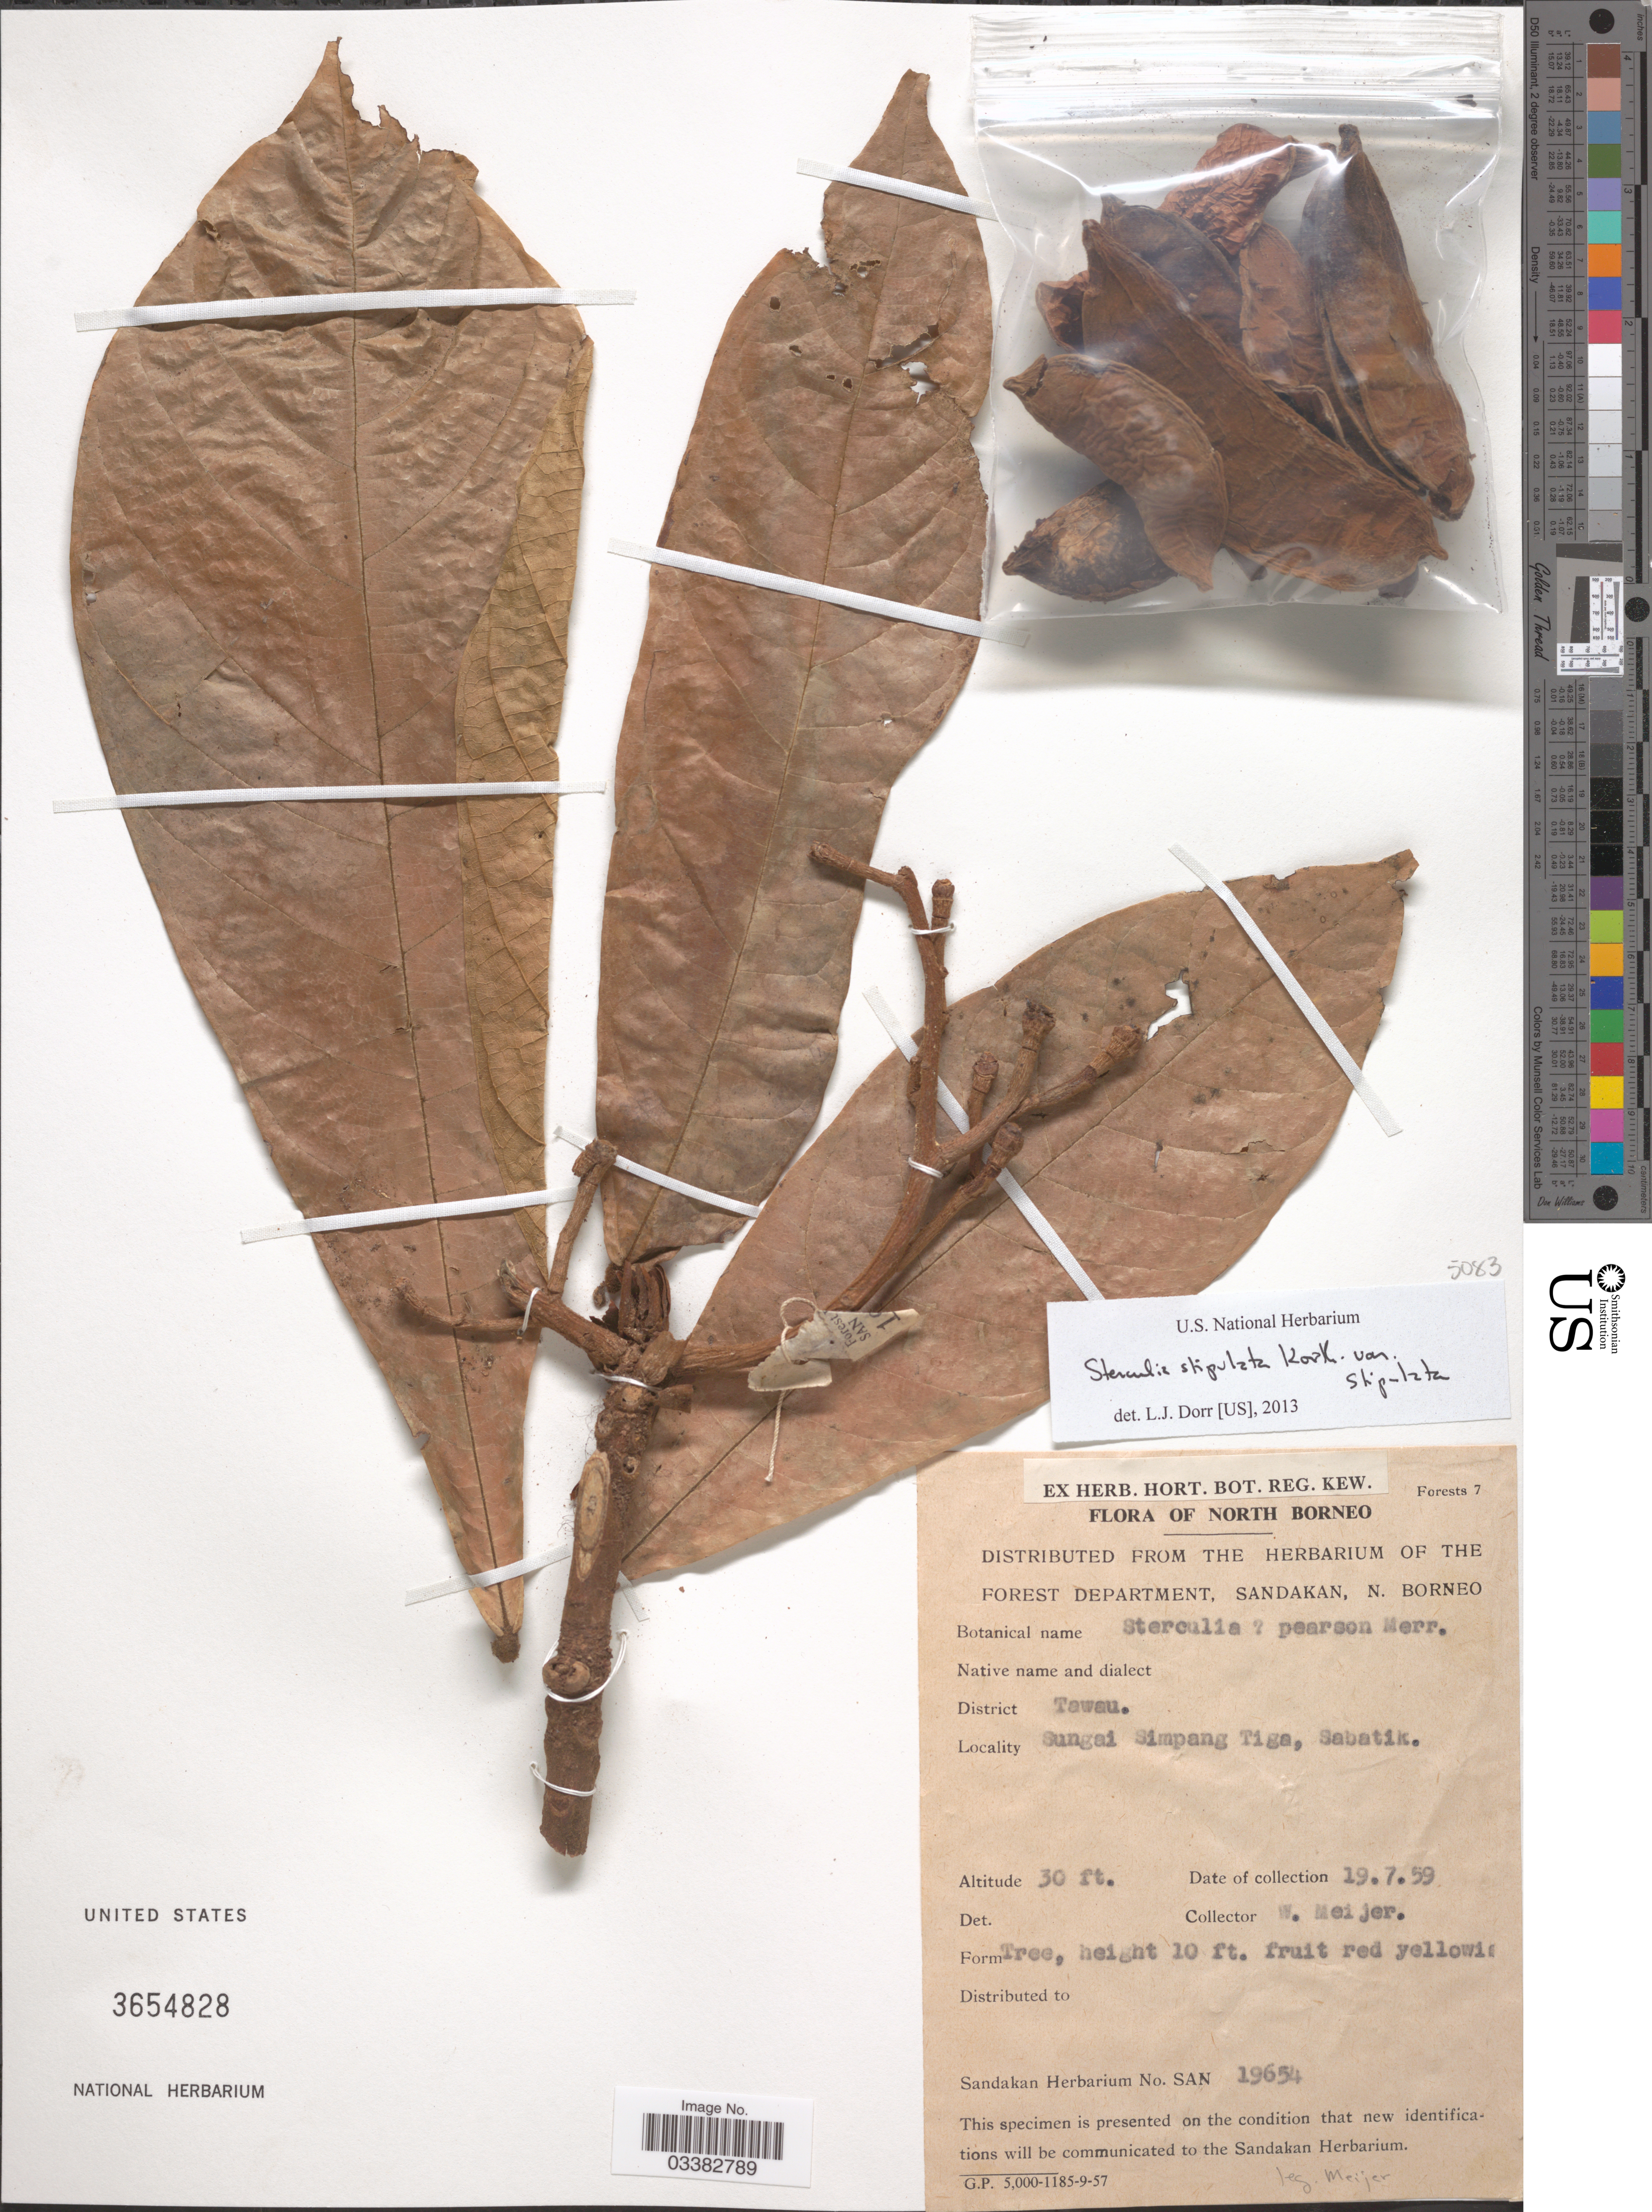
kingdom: Plantae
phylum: Tracheophyta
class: Magnoliopsida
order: Malvales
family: Malvaceae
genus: Sterculia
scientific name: Sterculia stipulata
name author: Korth.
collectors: W. Meijer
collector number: SAN 19654 ?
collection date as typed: Transcribed d/m/y: 19/7/59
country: Malaysia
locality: North Borneo. District Tawau. Sungai Simpang Tiga, Sabatik.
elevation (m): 9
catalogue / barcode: US 3654828